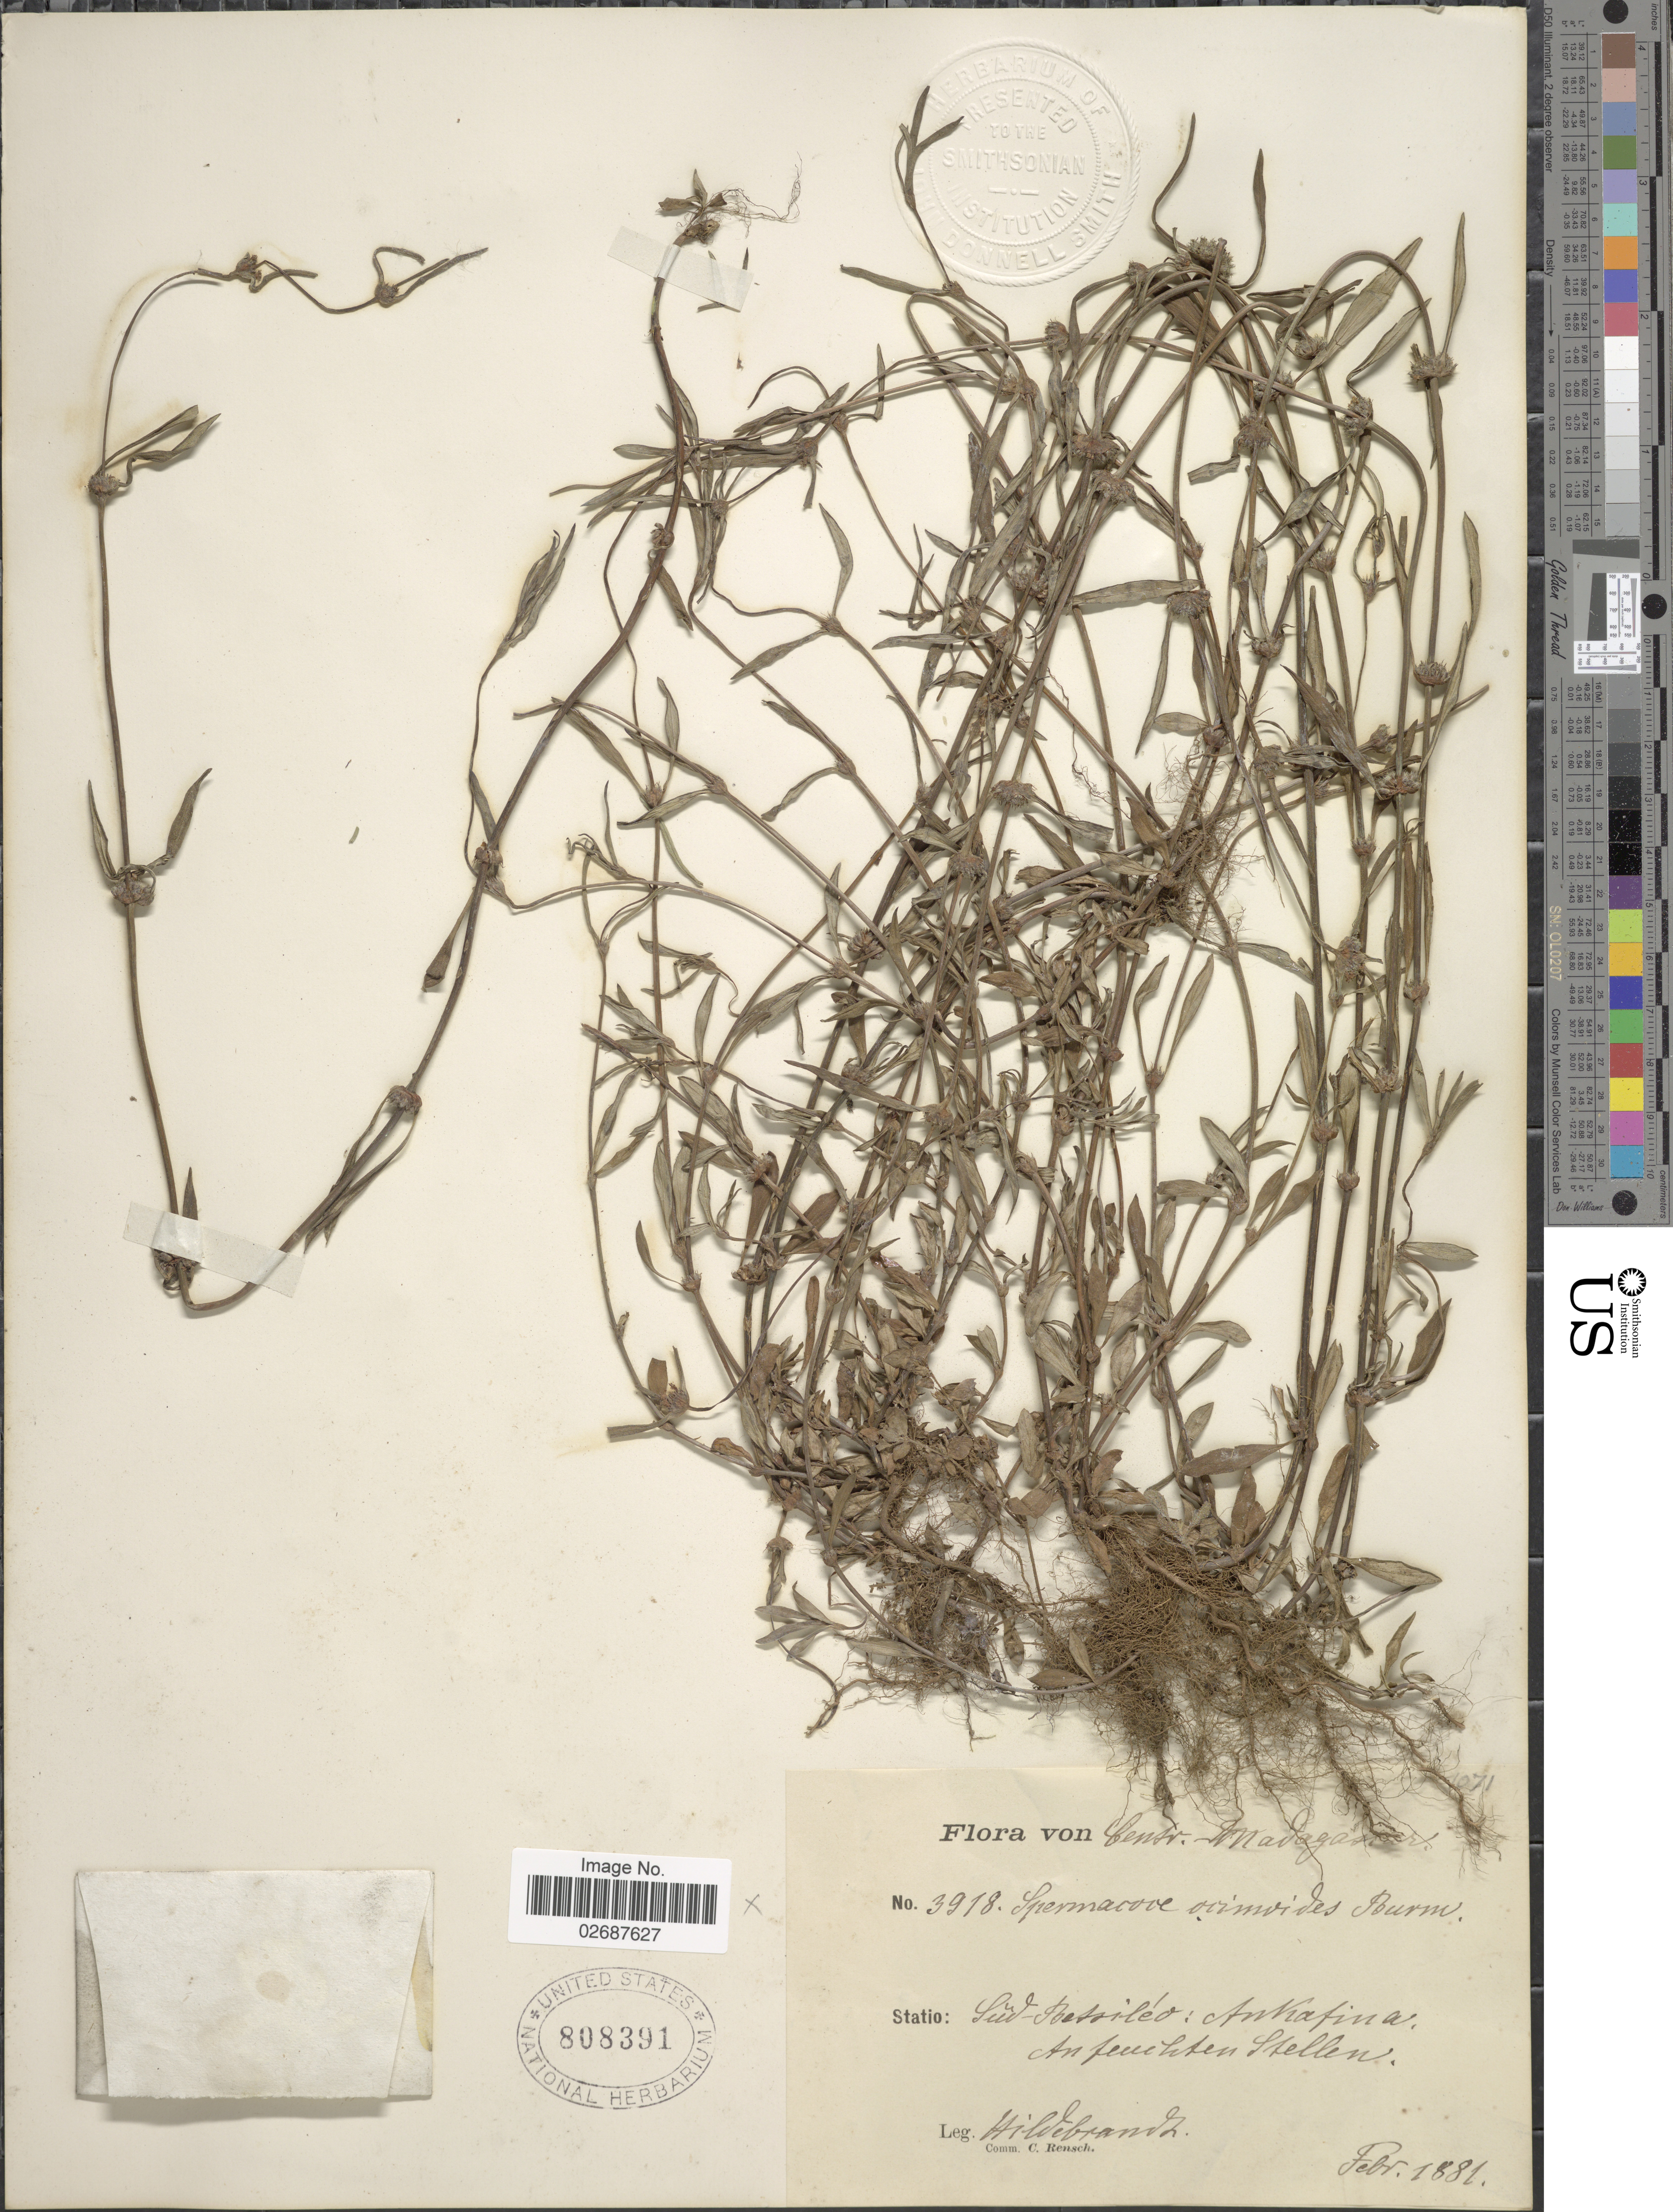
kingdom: Plantae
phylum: Tracheophyta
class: Magnoliopsida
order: Gentianales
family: Rubiaceae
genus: Borreria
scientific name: Borreria ocimoides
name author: (Burm. f.) DC.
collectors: J. Hildebrandt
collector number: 3918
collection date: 1881-02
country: Madagascar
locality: Centr.-Madagascar, Sud-Betsileo: Ankafina, an feuchten Stellen.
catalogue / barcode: US 808391